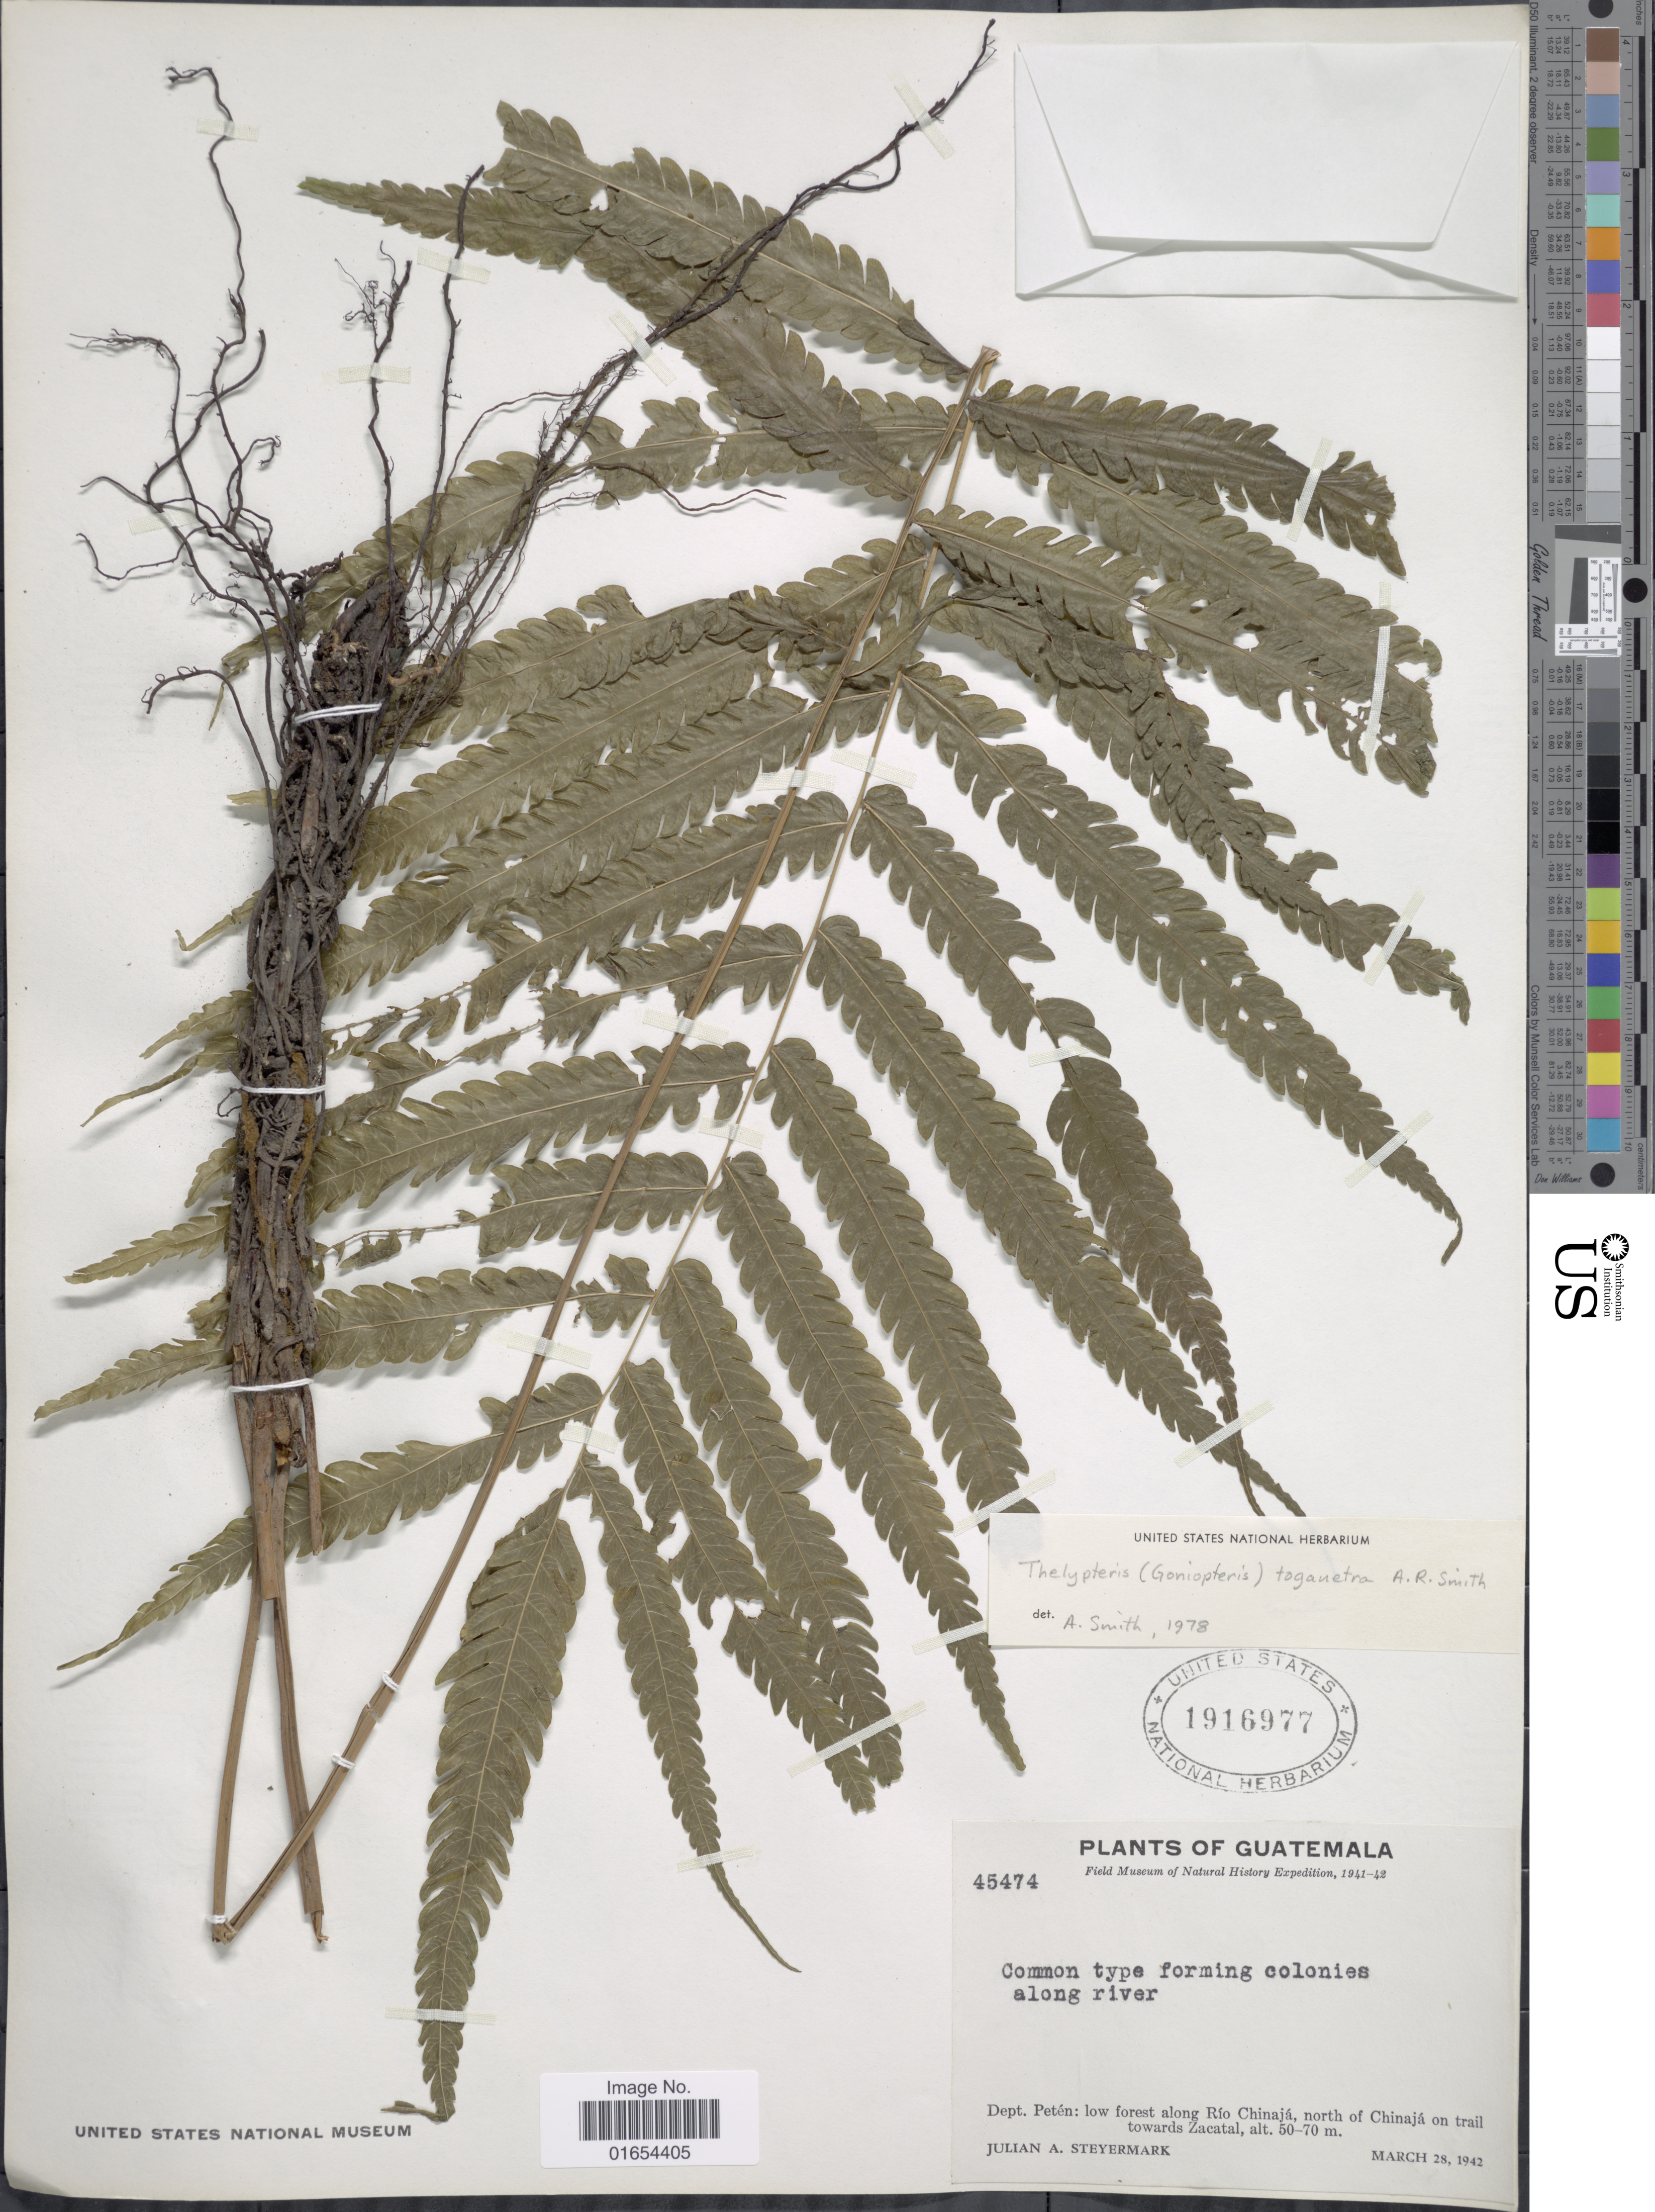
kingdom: Plantae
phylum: Tracheophyta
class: Polypodiopsida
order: Polypodiales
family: Thelypteridaceae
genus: Goniopteris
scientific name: Goniopteris toganetra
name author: (A.R. Sm.) Á. Löve & D. Löve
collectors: J. Steyermark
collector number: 45474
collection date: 1942-03-28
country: Guatemala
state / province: El Petén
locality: Low forest along Rio Chinaja, north of Chinaja on trail towards Zacatal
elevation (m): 50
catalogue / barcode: US 1916977